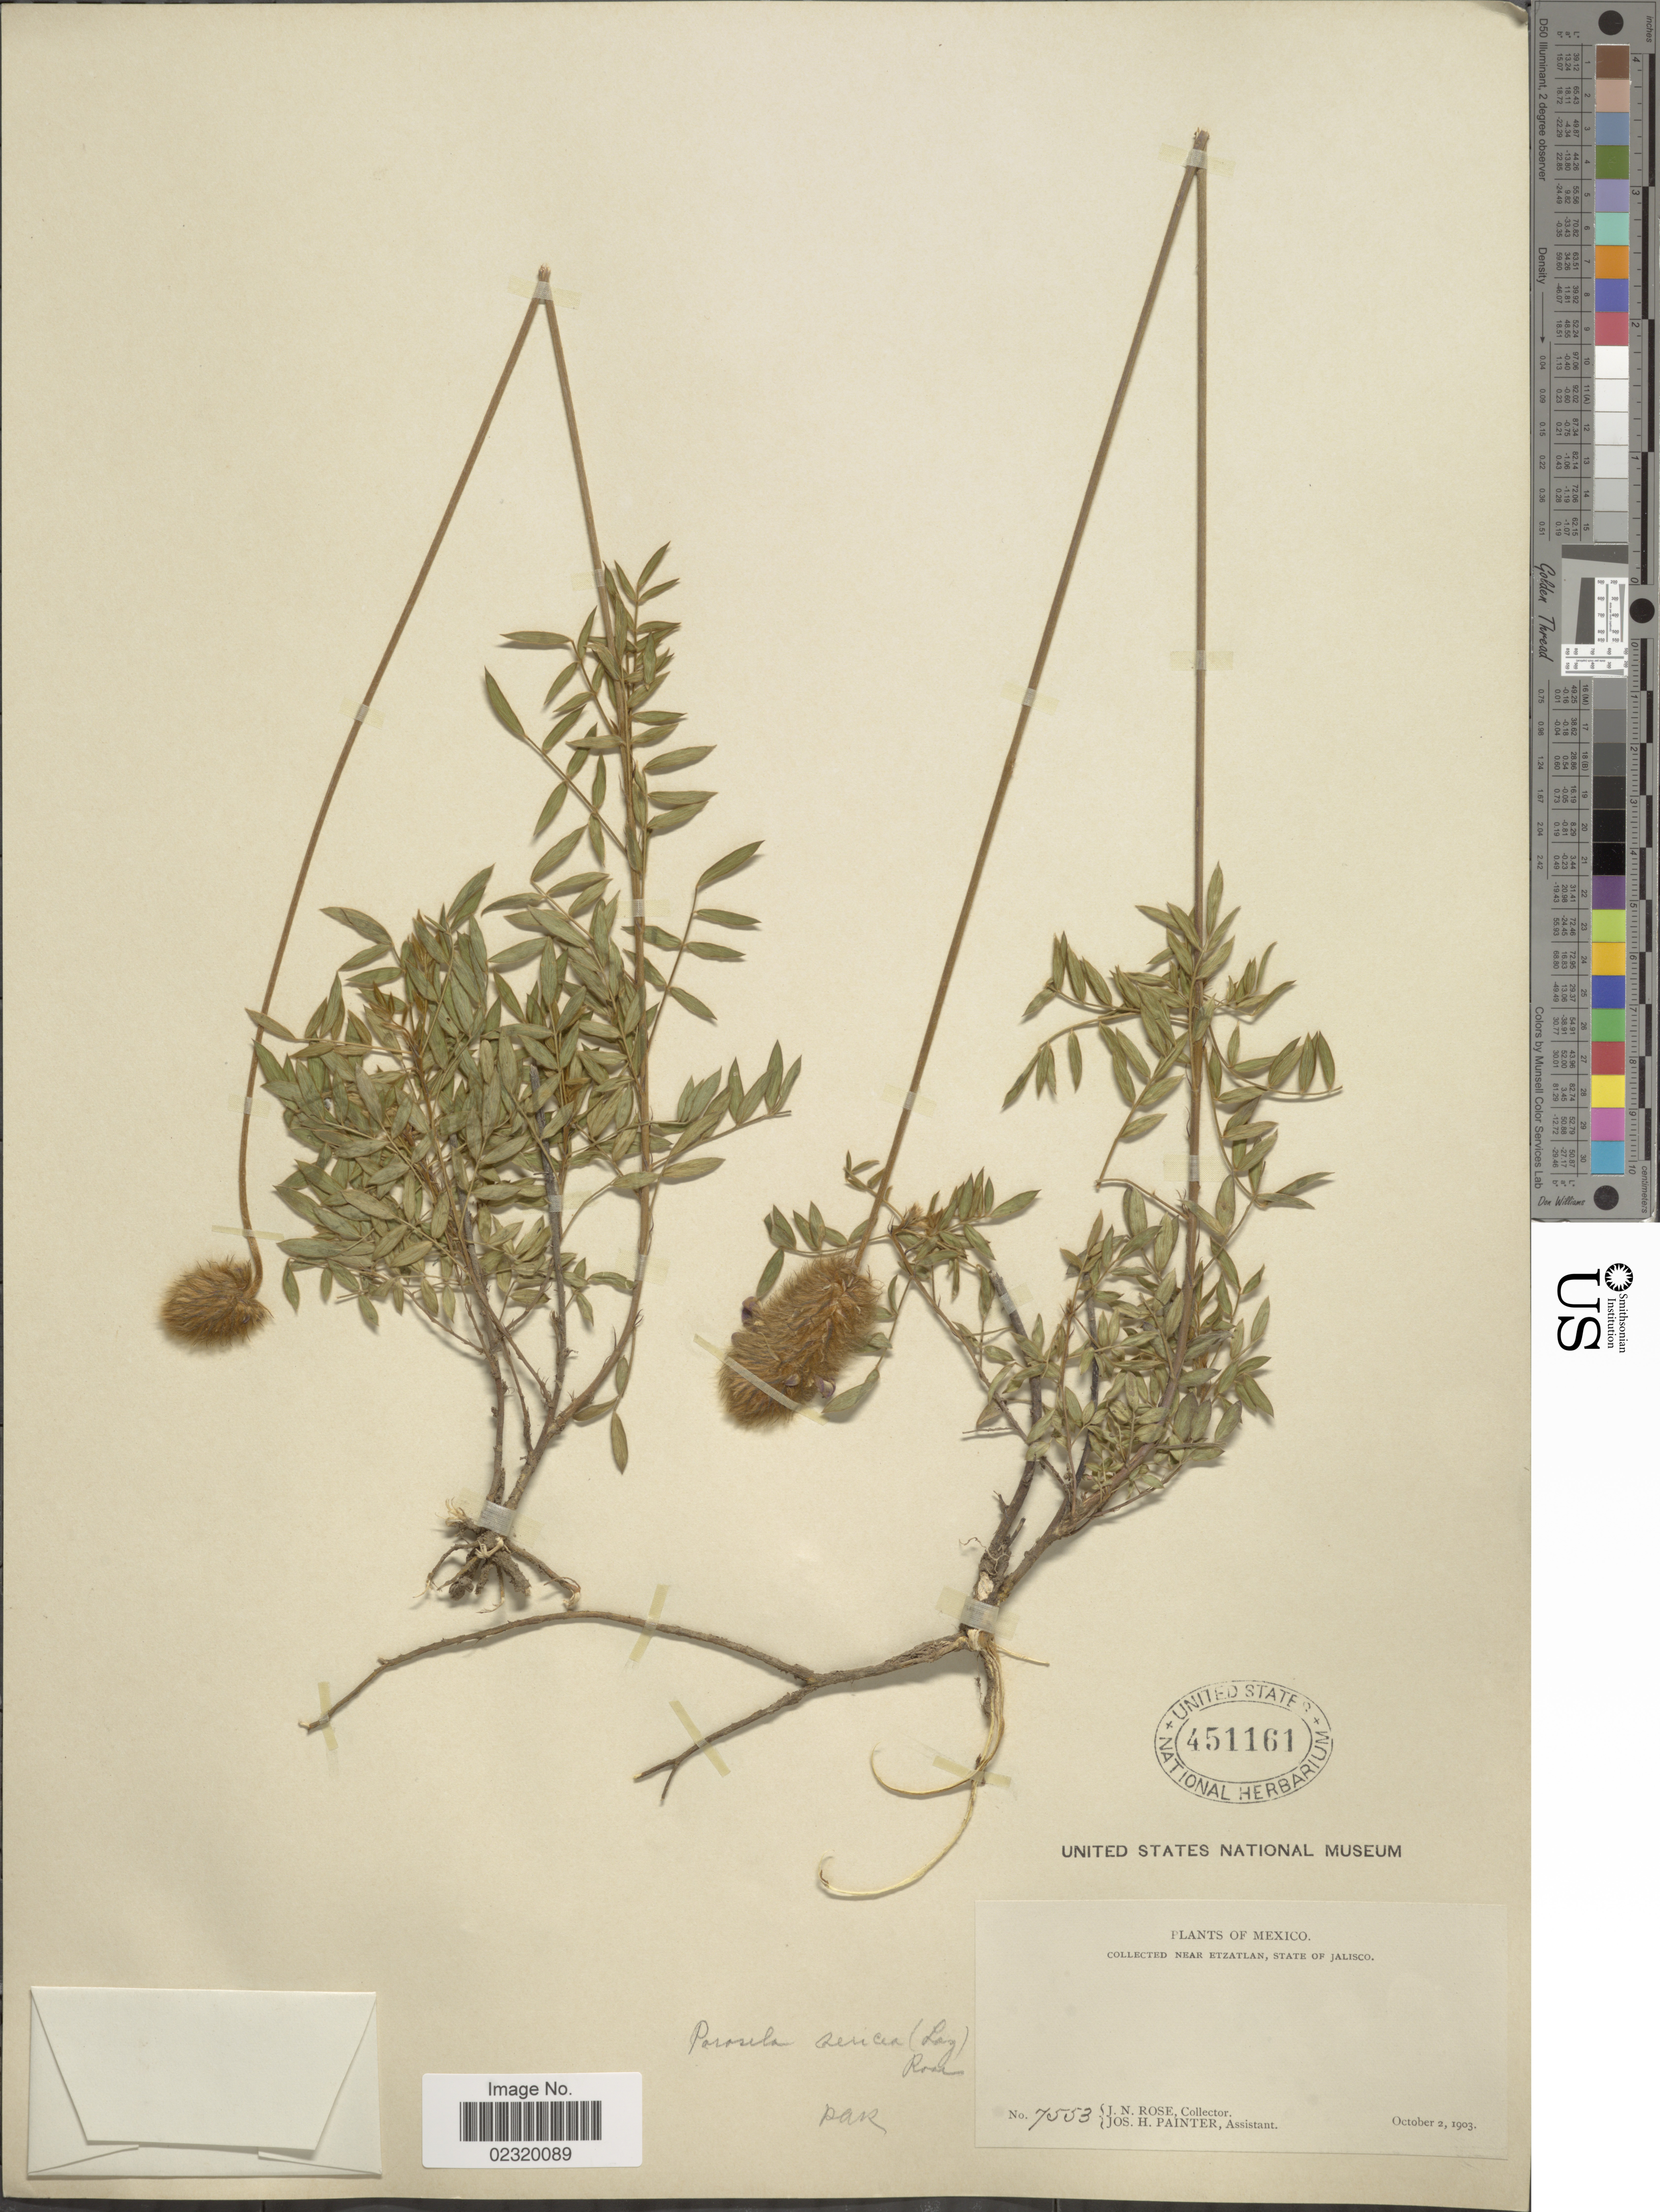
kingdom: Plantae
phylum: Tracheophyta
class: Magnoliopsida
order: Fabales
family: Fabaceae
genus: Dalea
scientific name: Dalea sericea var. sericea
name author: Lag.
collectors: J. N. Rose & J. H. Painter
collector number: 7553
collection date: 1903-10-02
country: Mexico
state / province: Jalisco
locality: Near Etzatlan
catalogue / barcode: US 451161